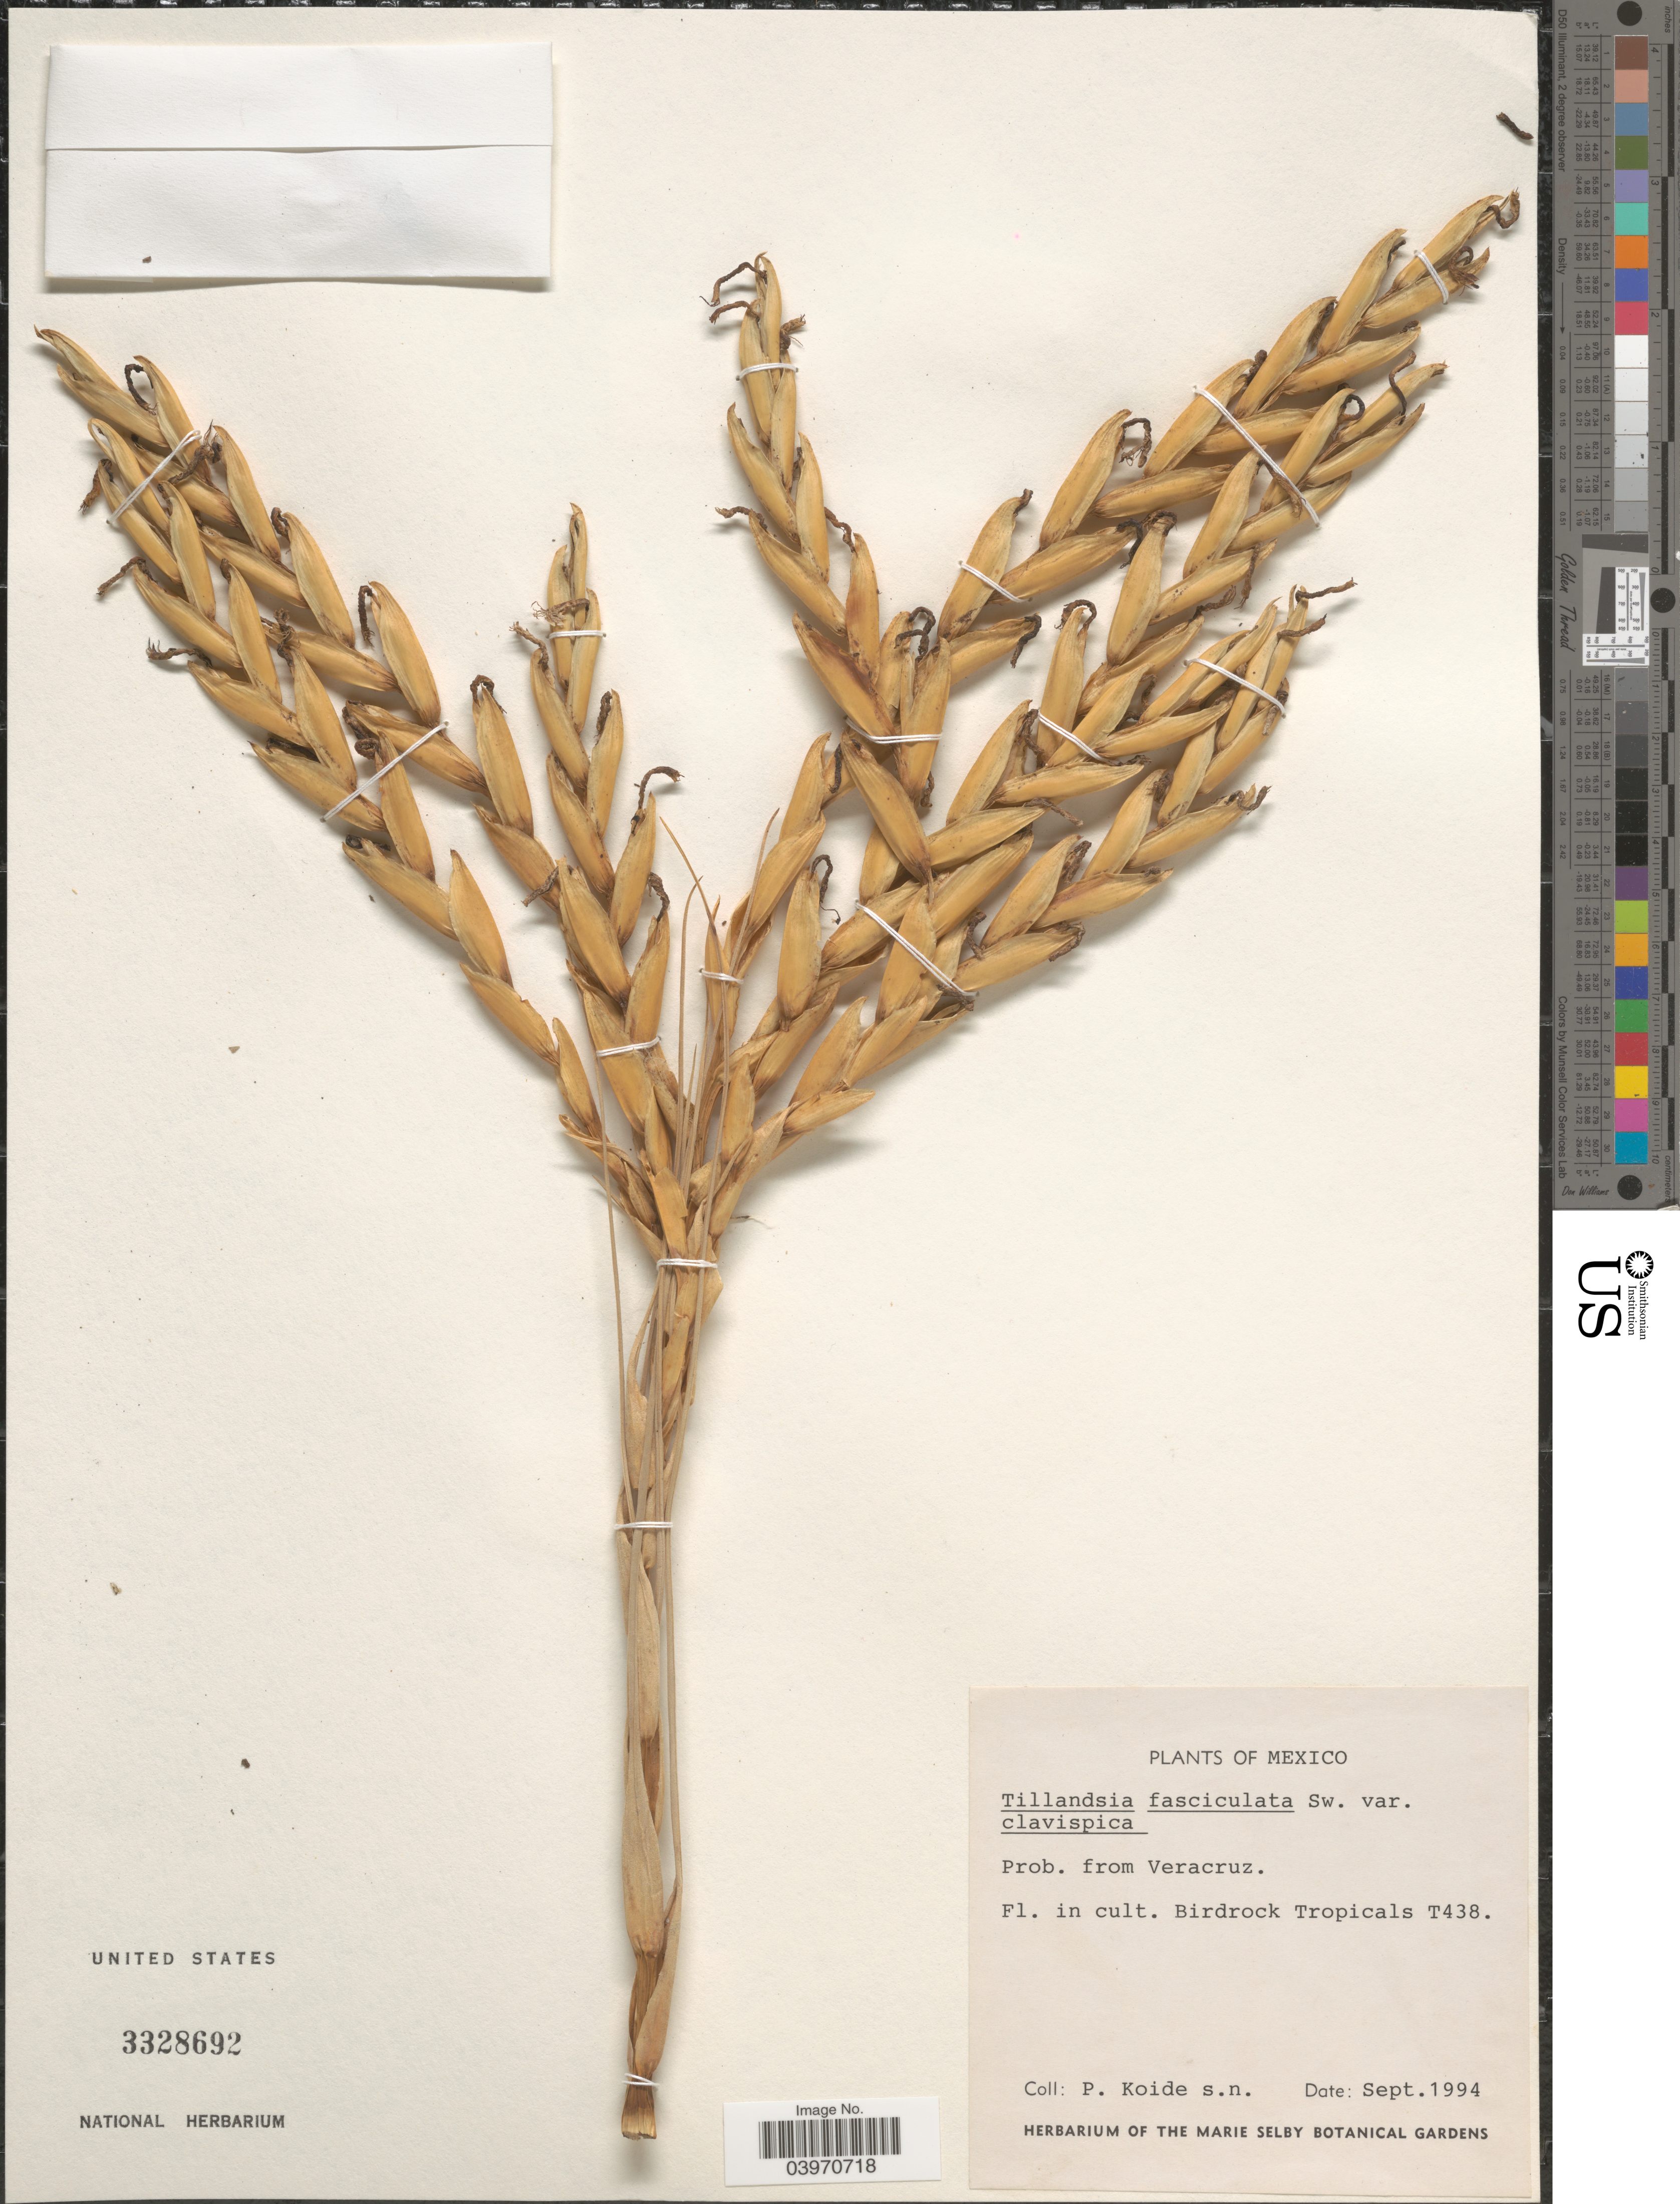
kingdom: Plantae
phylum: Tracheophyta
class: Liliopsida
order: Poales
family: Bromeliaceae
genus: Tillandsia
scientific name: Tillandsia fasciculata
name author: Sw.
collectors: P. Koide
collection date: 1994-09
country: Mexico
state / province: Veracruz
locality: Prob. from Veracruz. Birdrock Tropicals T438.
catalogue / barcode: US 3328692